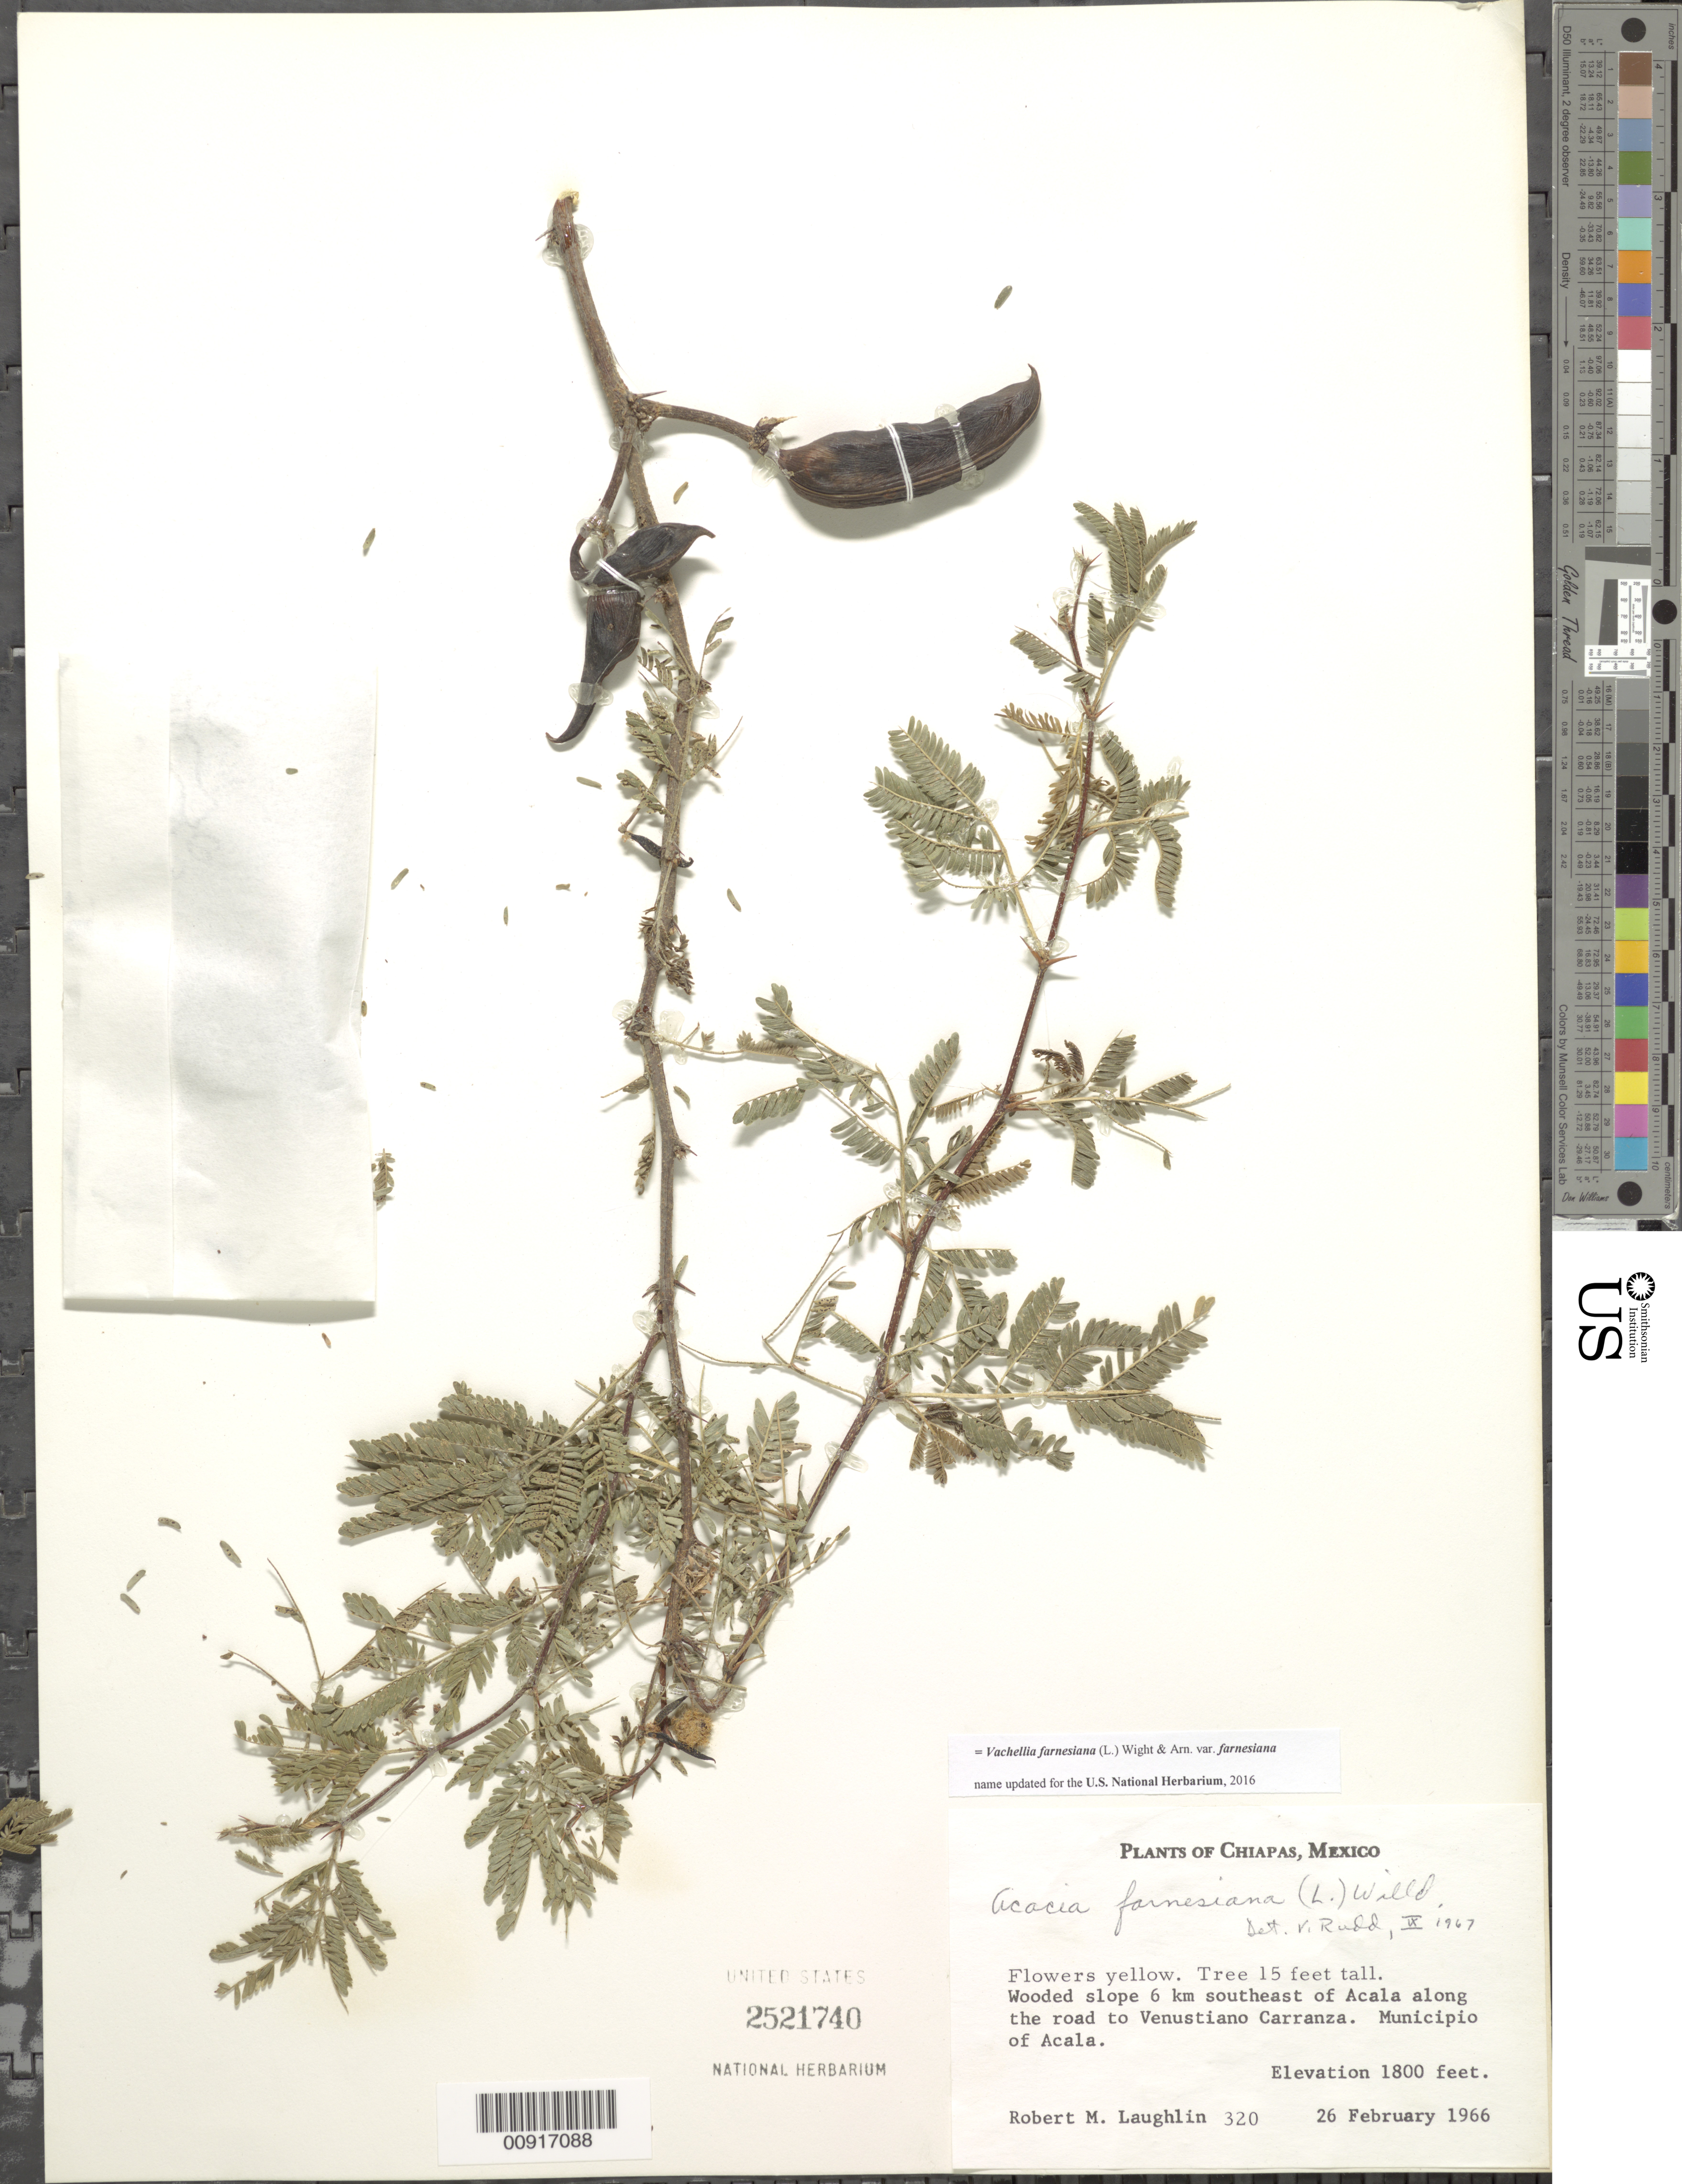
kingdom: Plantae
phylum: Tracheophyta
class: Magnoliopsida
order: Fabales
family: Fabaceae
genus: Vachellia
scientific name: Vachellia farnesiana var. farnesiana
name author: (L.) Wight & Arn.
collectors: R. M. Laughlin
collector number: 320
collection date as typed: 26 Feb 1966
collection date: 1966-02-26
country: Mexico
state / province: Chiapas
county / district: Acala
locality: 6 km southeast of Acala along the road to Venustiano Carranza. Municipio of Acala, Chiapas.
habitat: Wooded slope.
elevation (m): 549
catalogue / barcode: US 2521740